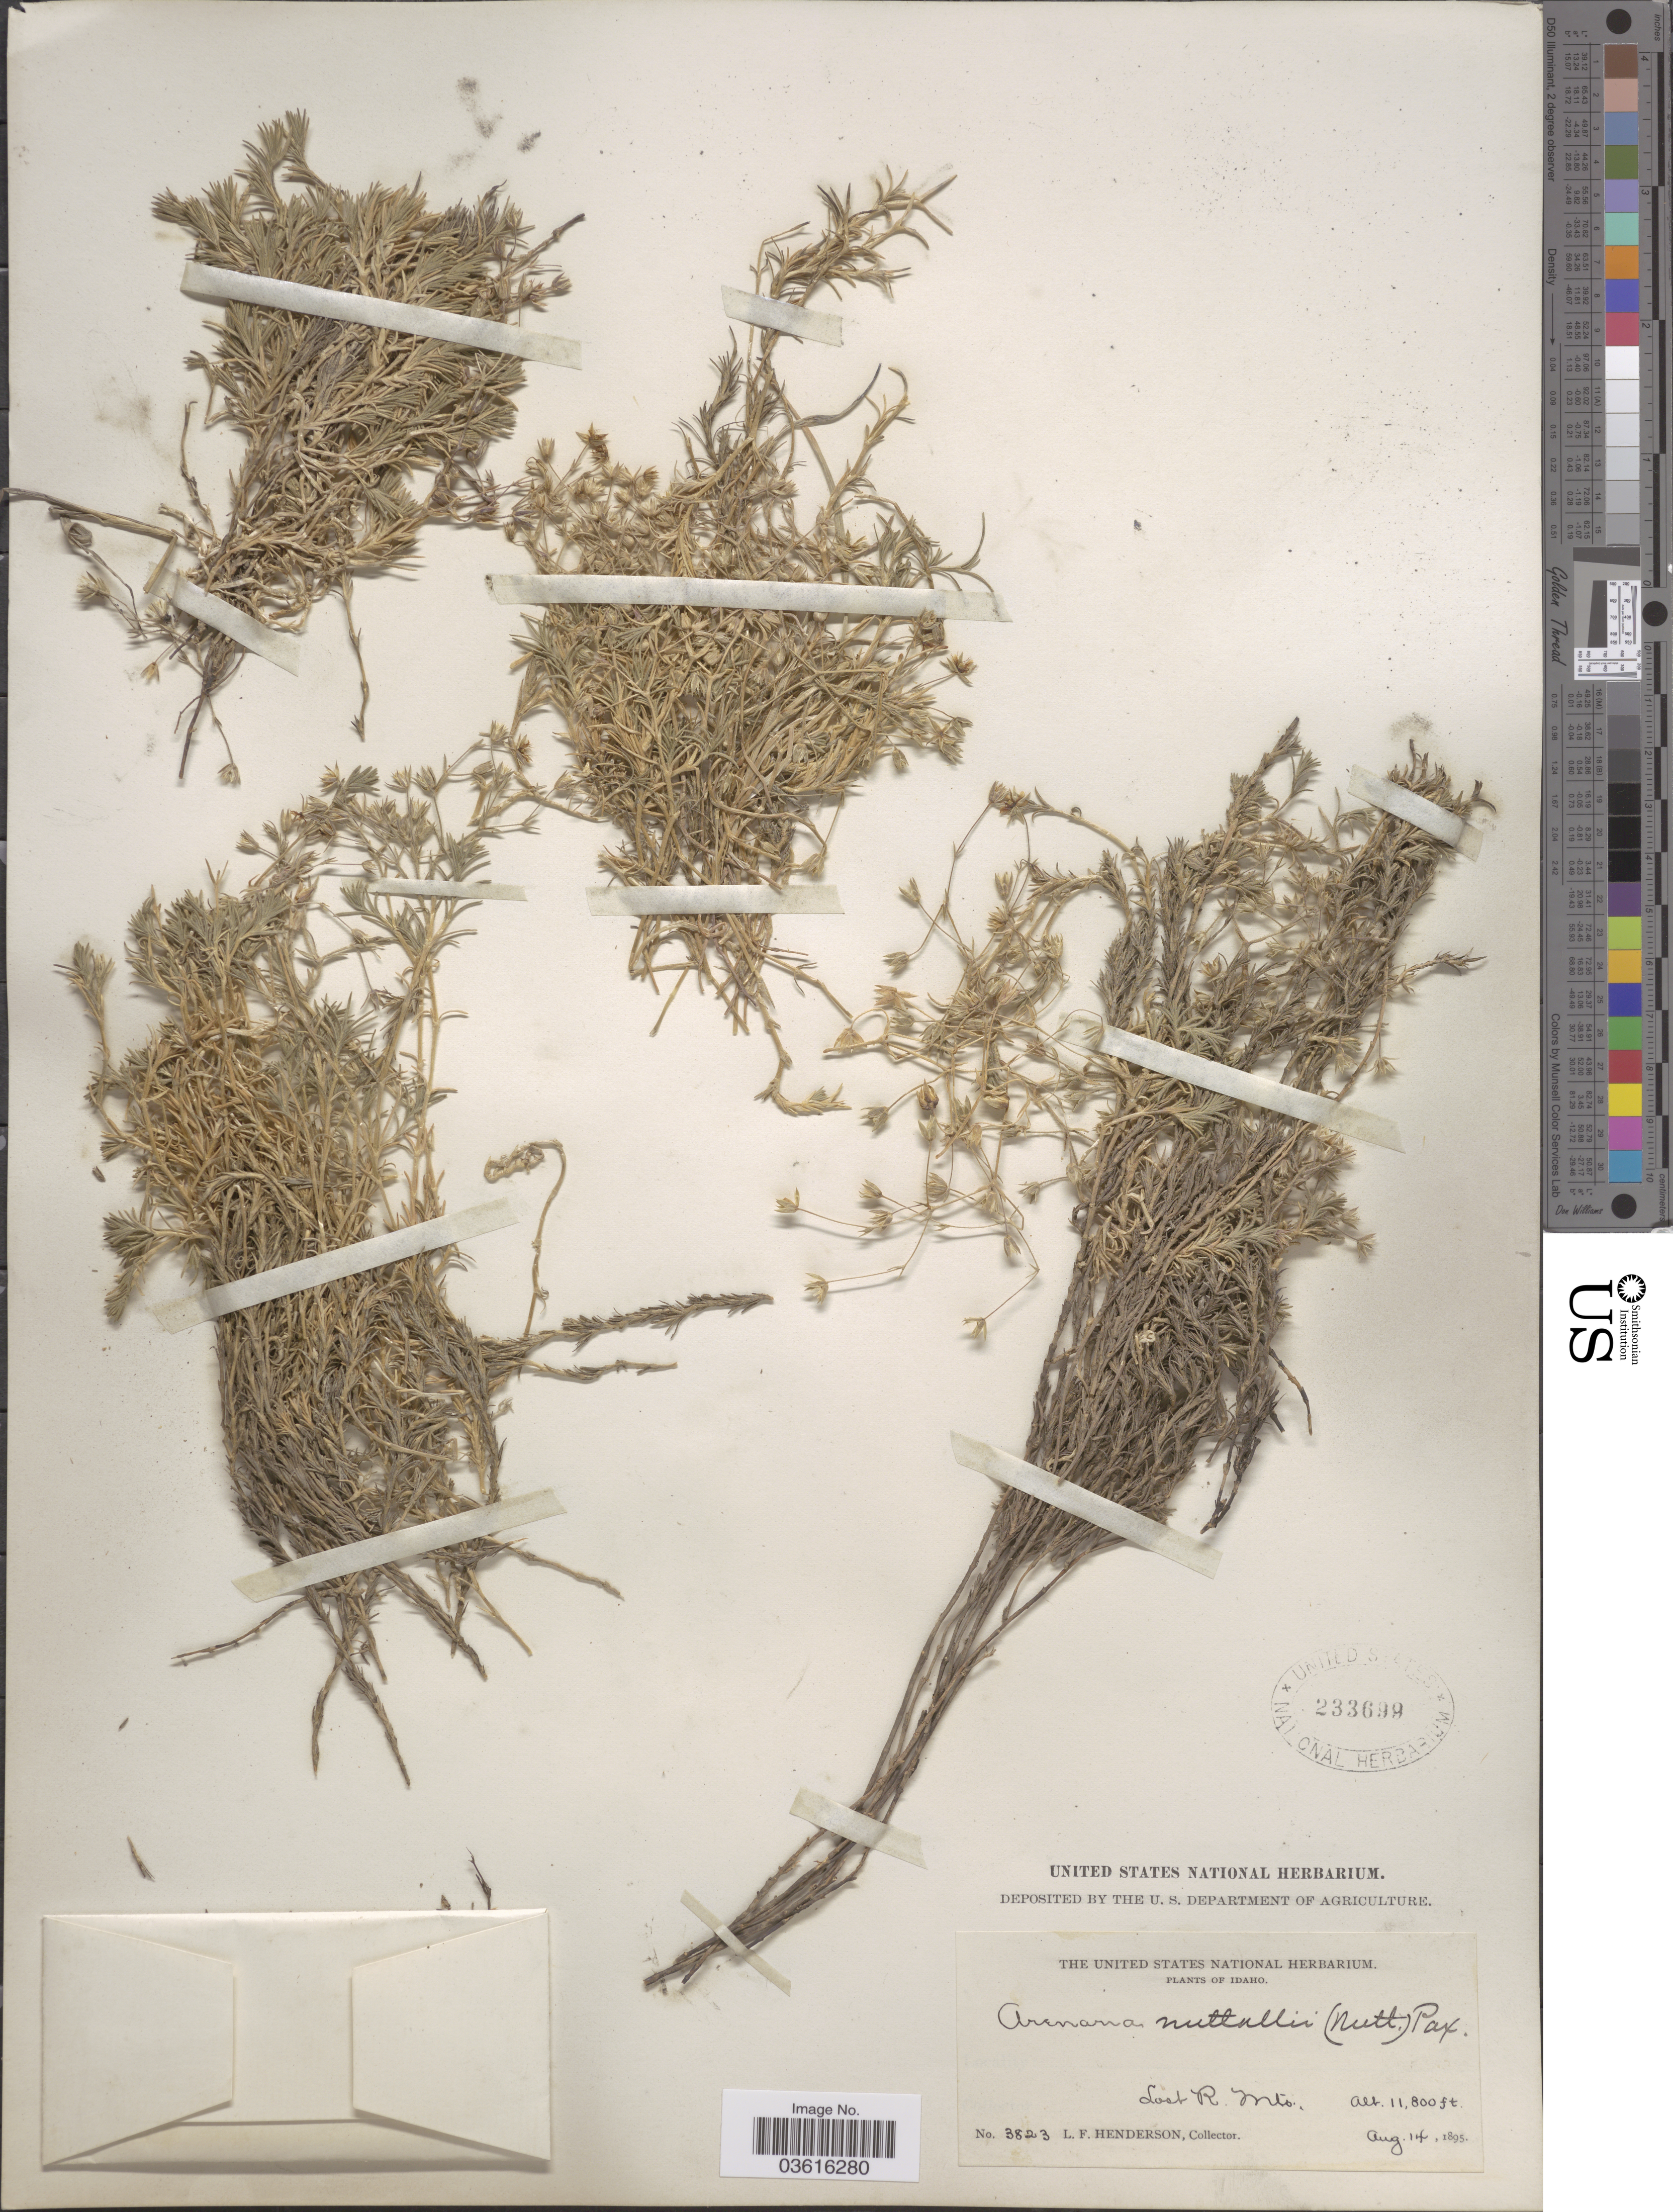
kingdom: Plantae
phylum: Tracheophyta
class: Magnoliopsida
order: Caryophyllales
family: Caryophyllaceae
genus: Minuartia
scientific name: Minuartia nuttallii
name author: (Pax) Briq.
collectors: L. Henderson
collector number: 3823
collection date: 1895-08-14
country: United States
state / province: Idaho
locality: Lost R. Mts.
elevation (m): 3597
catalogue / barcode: US 233699